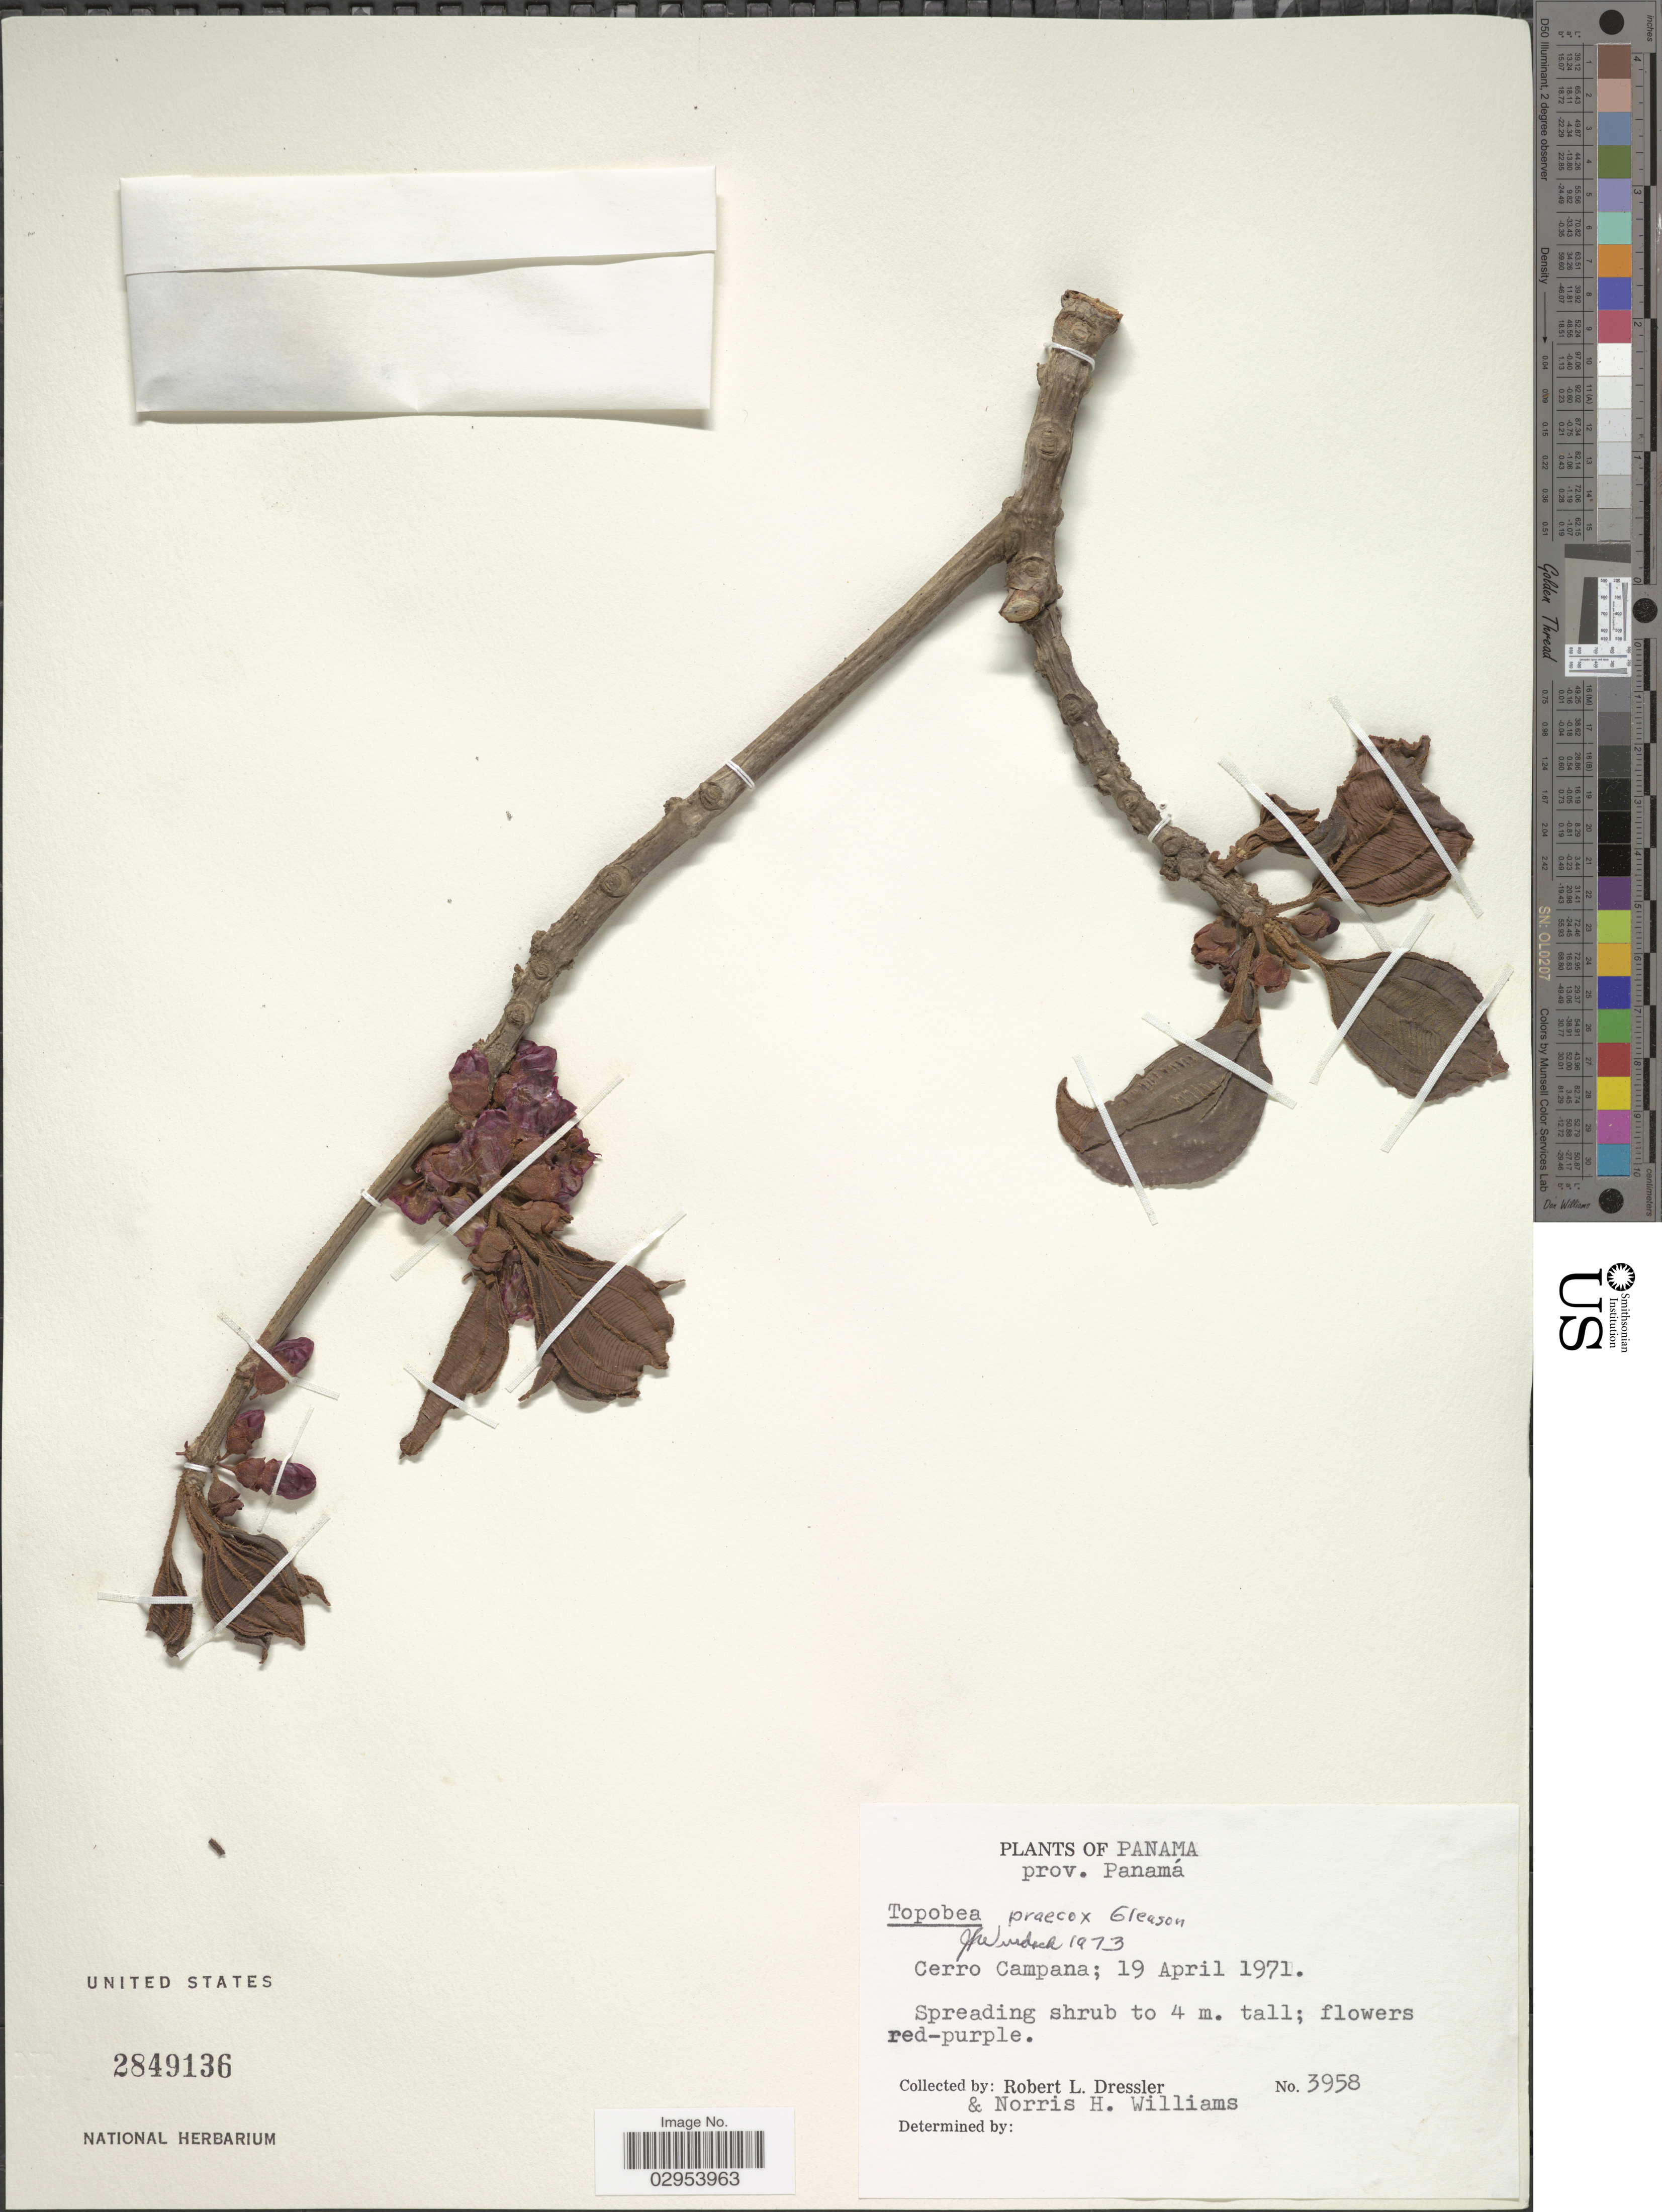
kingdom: Plantae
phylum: Tracheophyta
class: Magnoliopsida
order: Myrtales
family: Melastomataceae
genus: Topobea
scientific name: Topobea praecox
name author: Gleason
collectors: R. Dressler & N. H. Williams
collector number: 3958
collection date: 1971-04-19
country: Panama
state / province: Panamá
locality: Cerro Campana.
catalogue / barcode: US 2849136